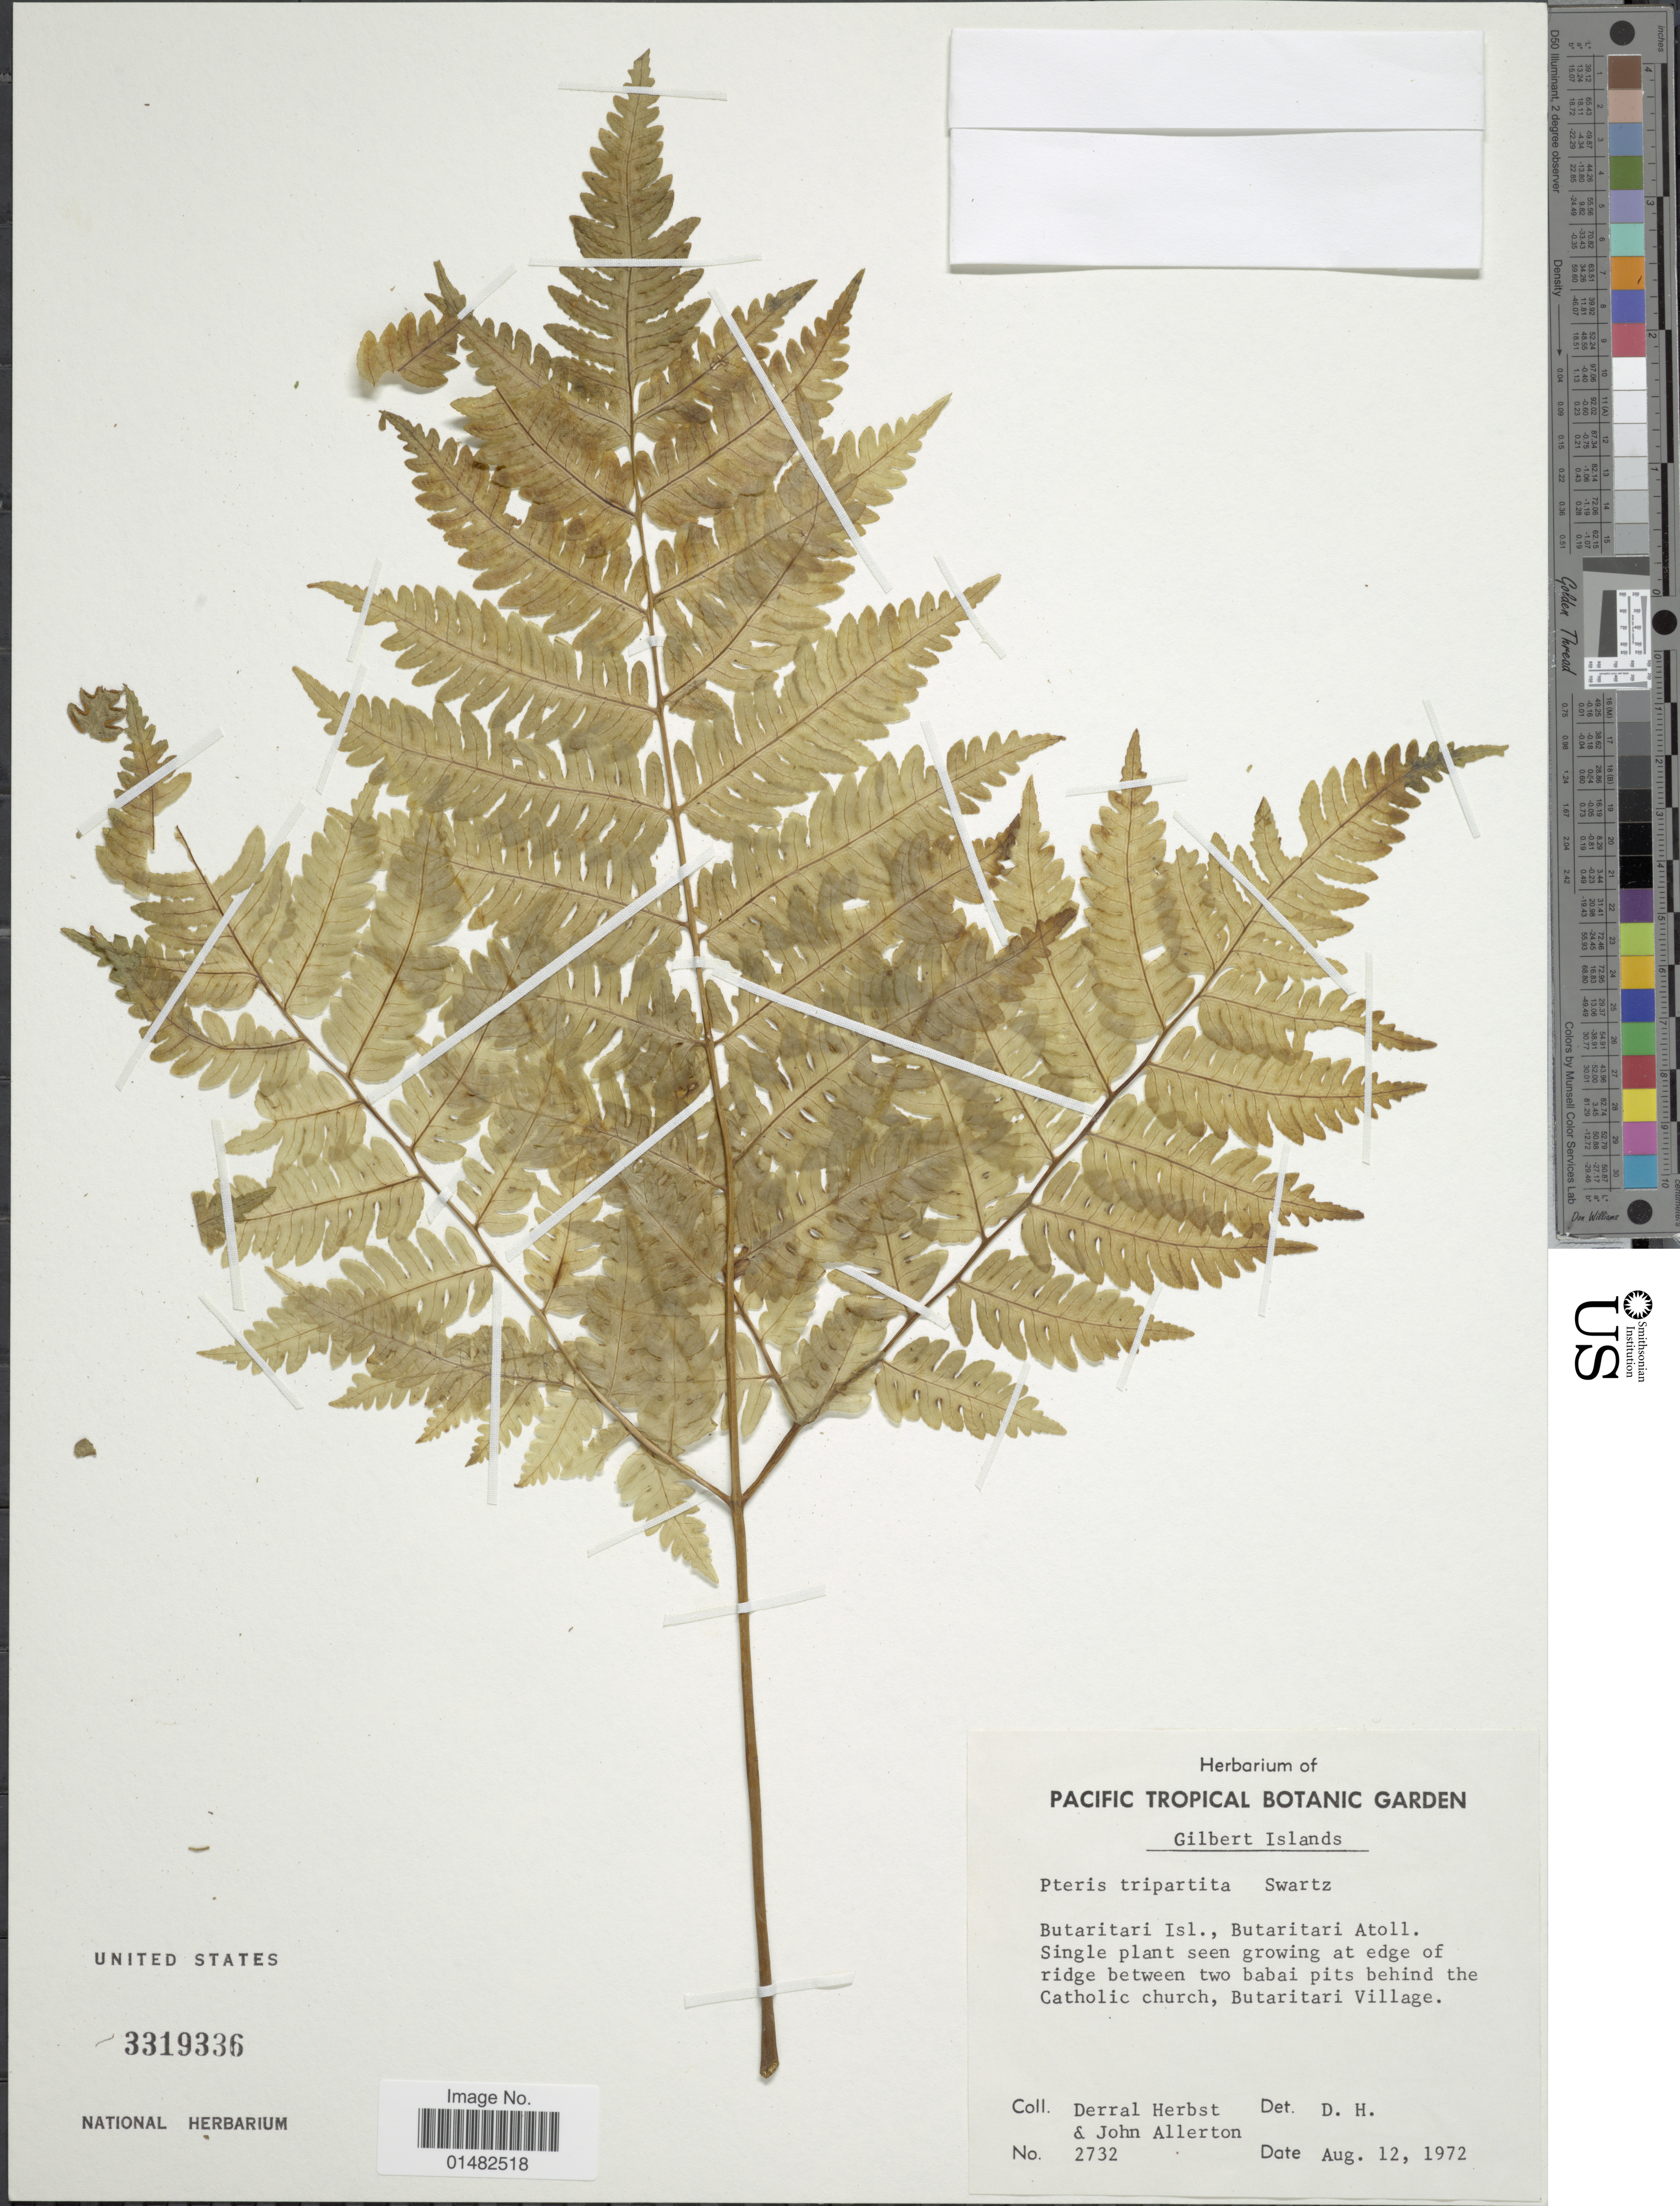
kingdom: Plantae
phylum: Tracheophyta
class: Polypodiopsida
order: Polypodiales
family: Pteridaceae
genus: Pteris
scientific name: Pteris tripartita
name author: Sw.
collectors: D. R. Herbst & J. Allerton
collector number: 2732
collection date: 1972-08-12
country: Kiribati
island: Butaritari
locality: Butaritari Isl., Butaritari Atoll, Single plant seen growing at edge of ridge between two babai pits behind the Catholic church, Butaritari Village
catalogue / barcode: US 3319336